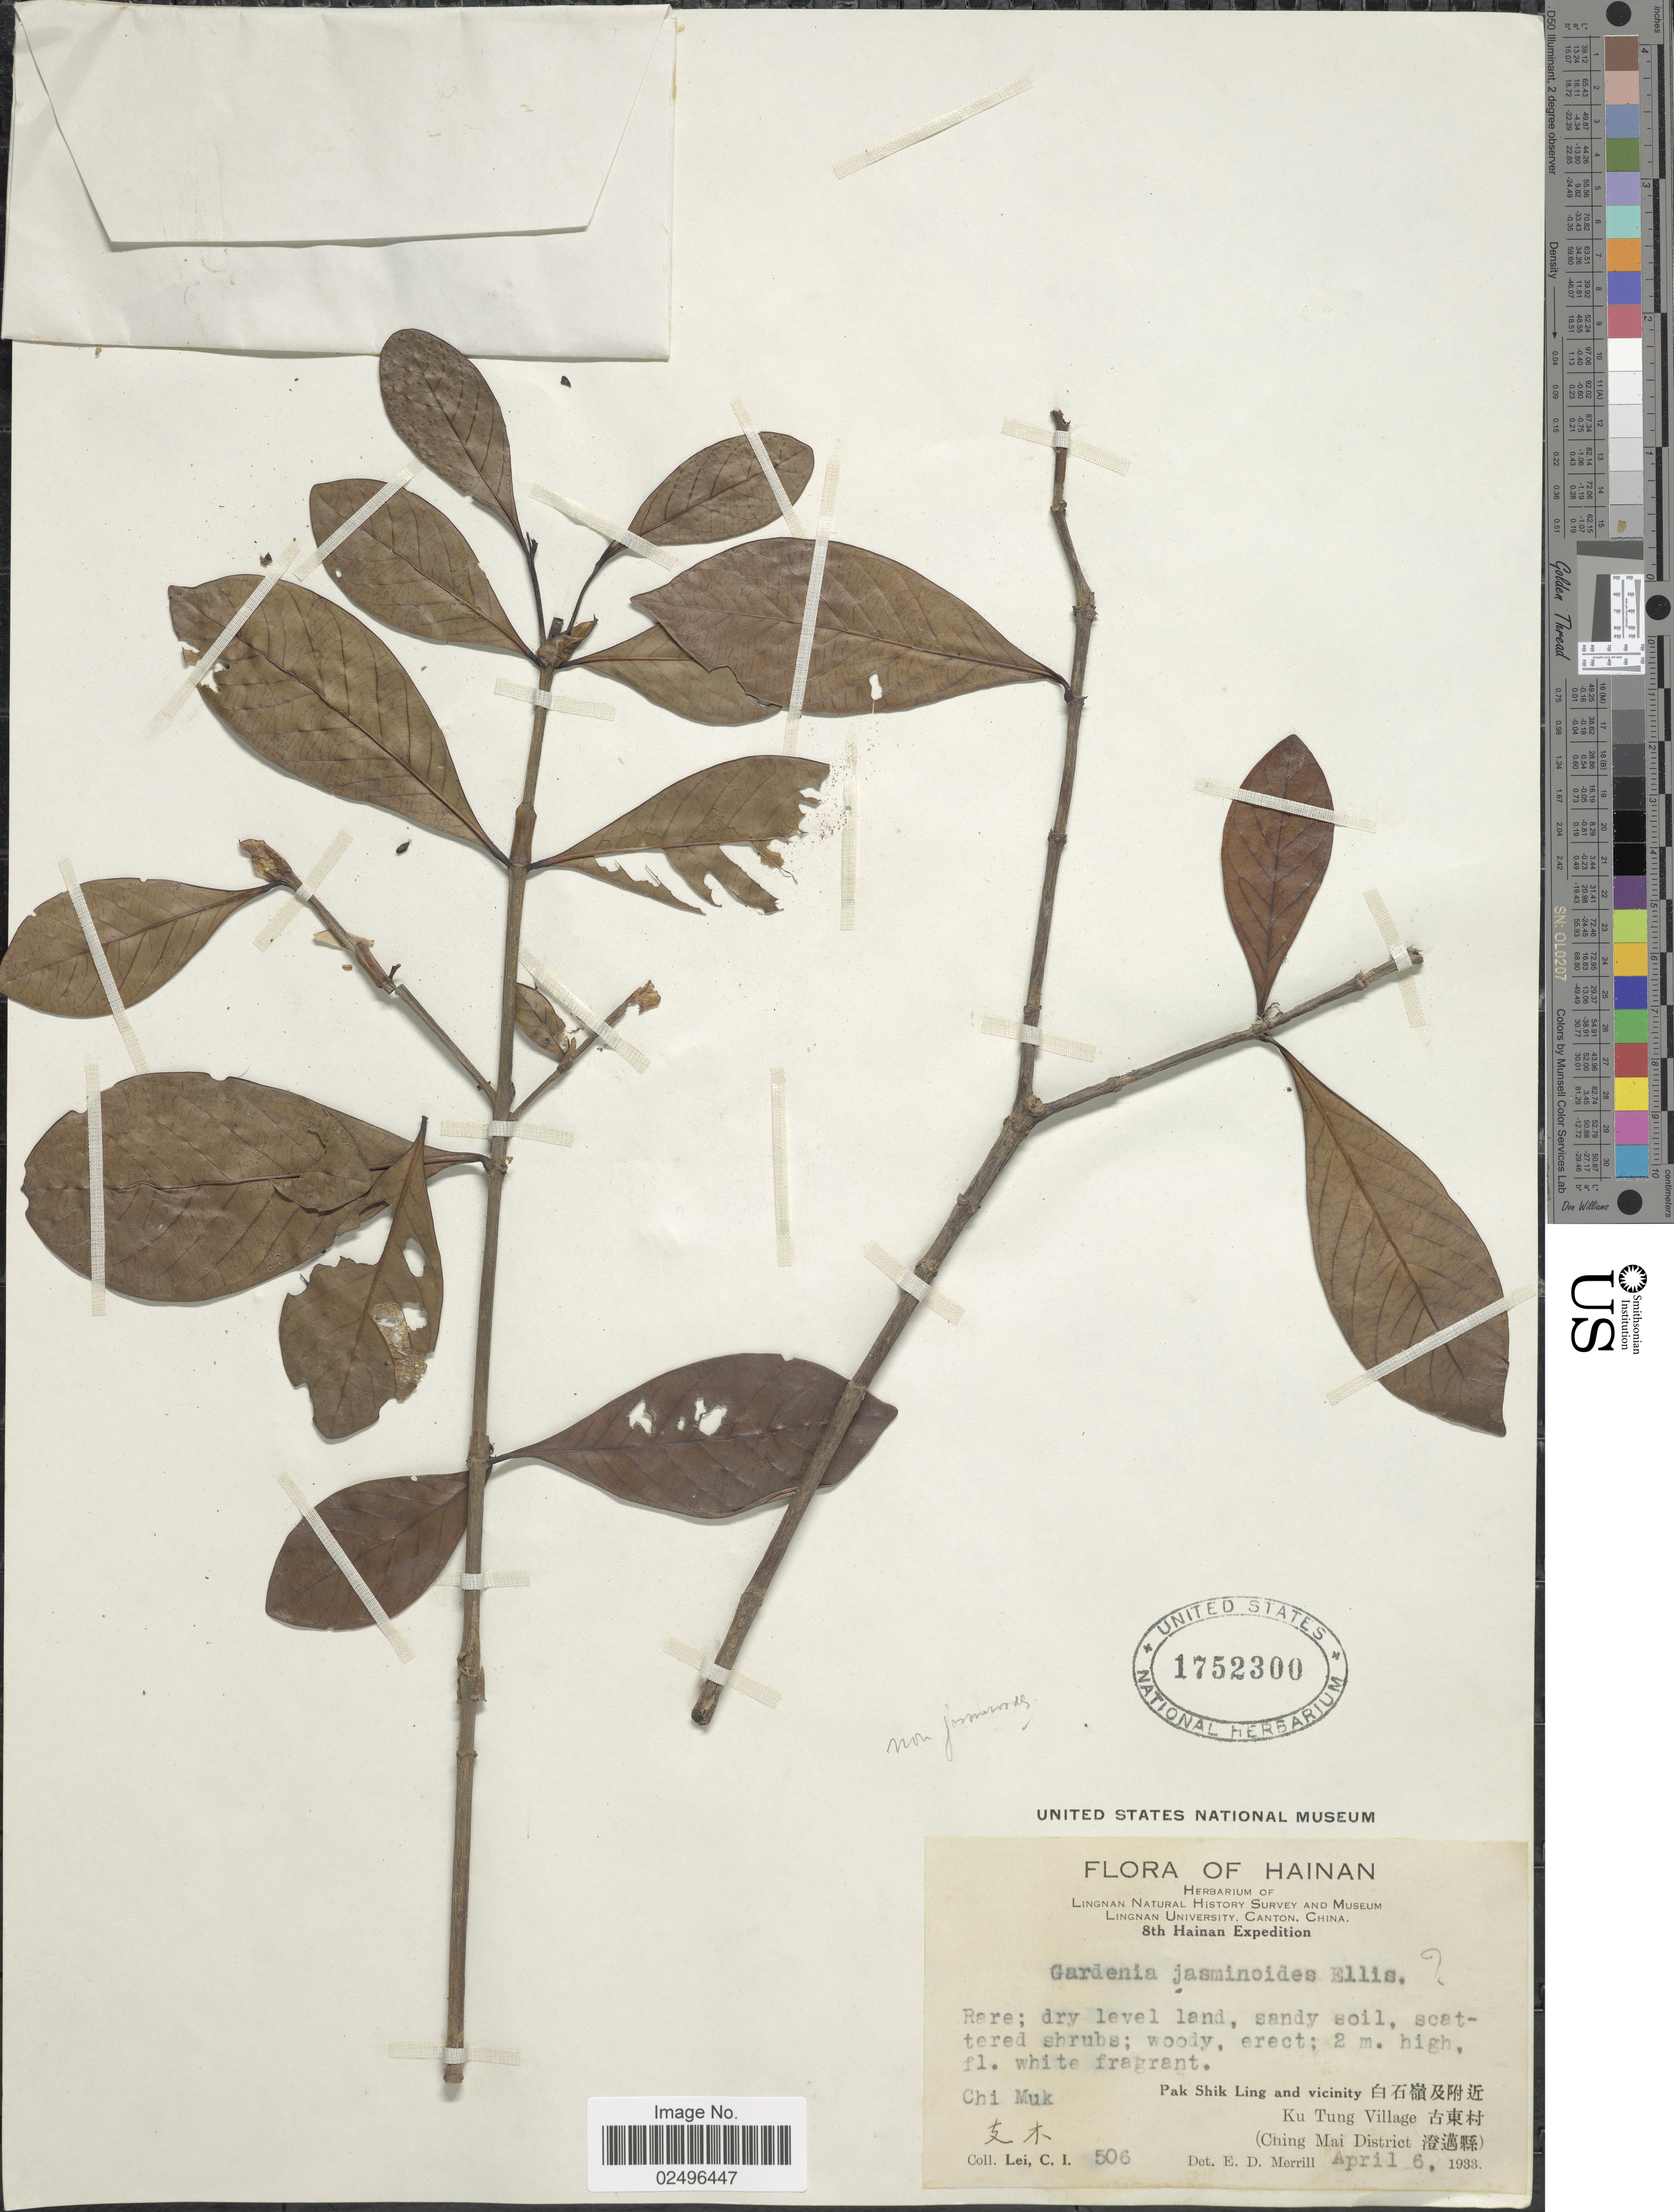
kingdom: Plantae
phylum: Tracheophyta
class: Magnoliopsida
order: Gentianales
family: Rubiaceae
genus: Gardenia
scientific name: Gardenia sp.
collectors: C. I. Lei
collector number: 506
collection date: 1933-04-06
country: China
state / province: Hainan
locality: Hainan, Pak Shik Ling and vicinity, Ku Tung Village, (Ching Mai District)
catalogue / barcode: US 1752300